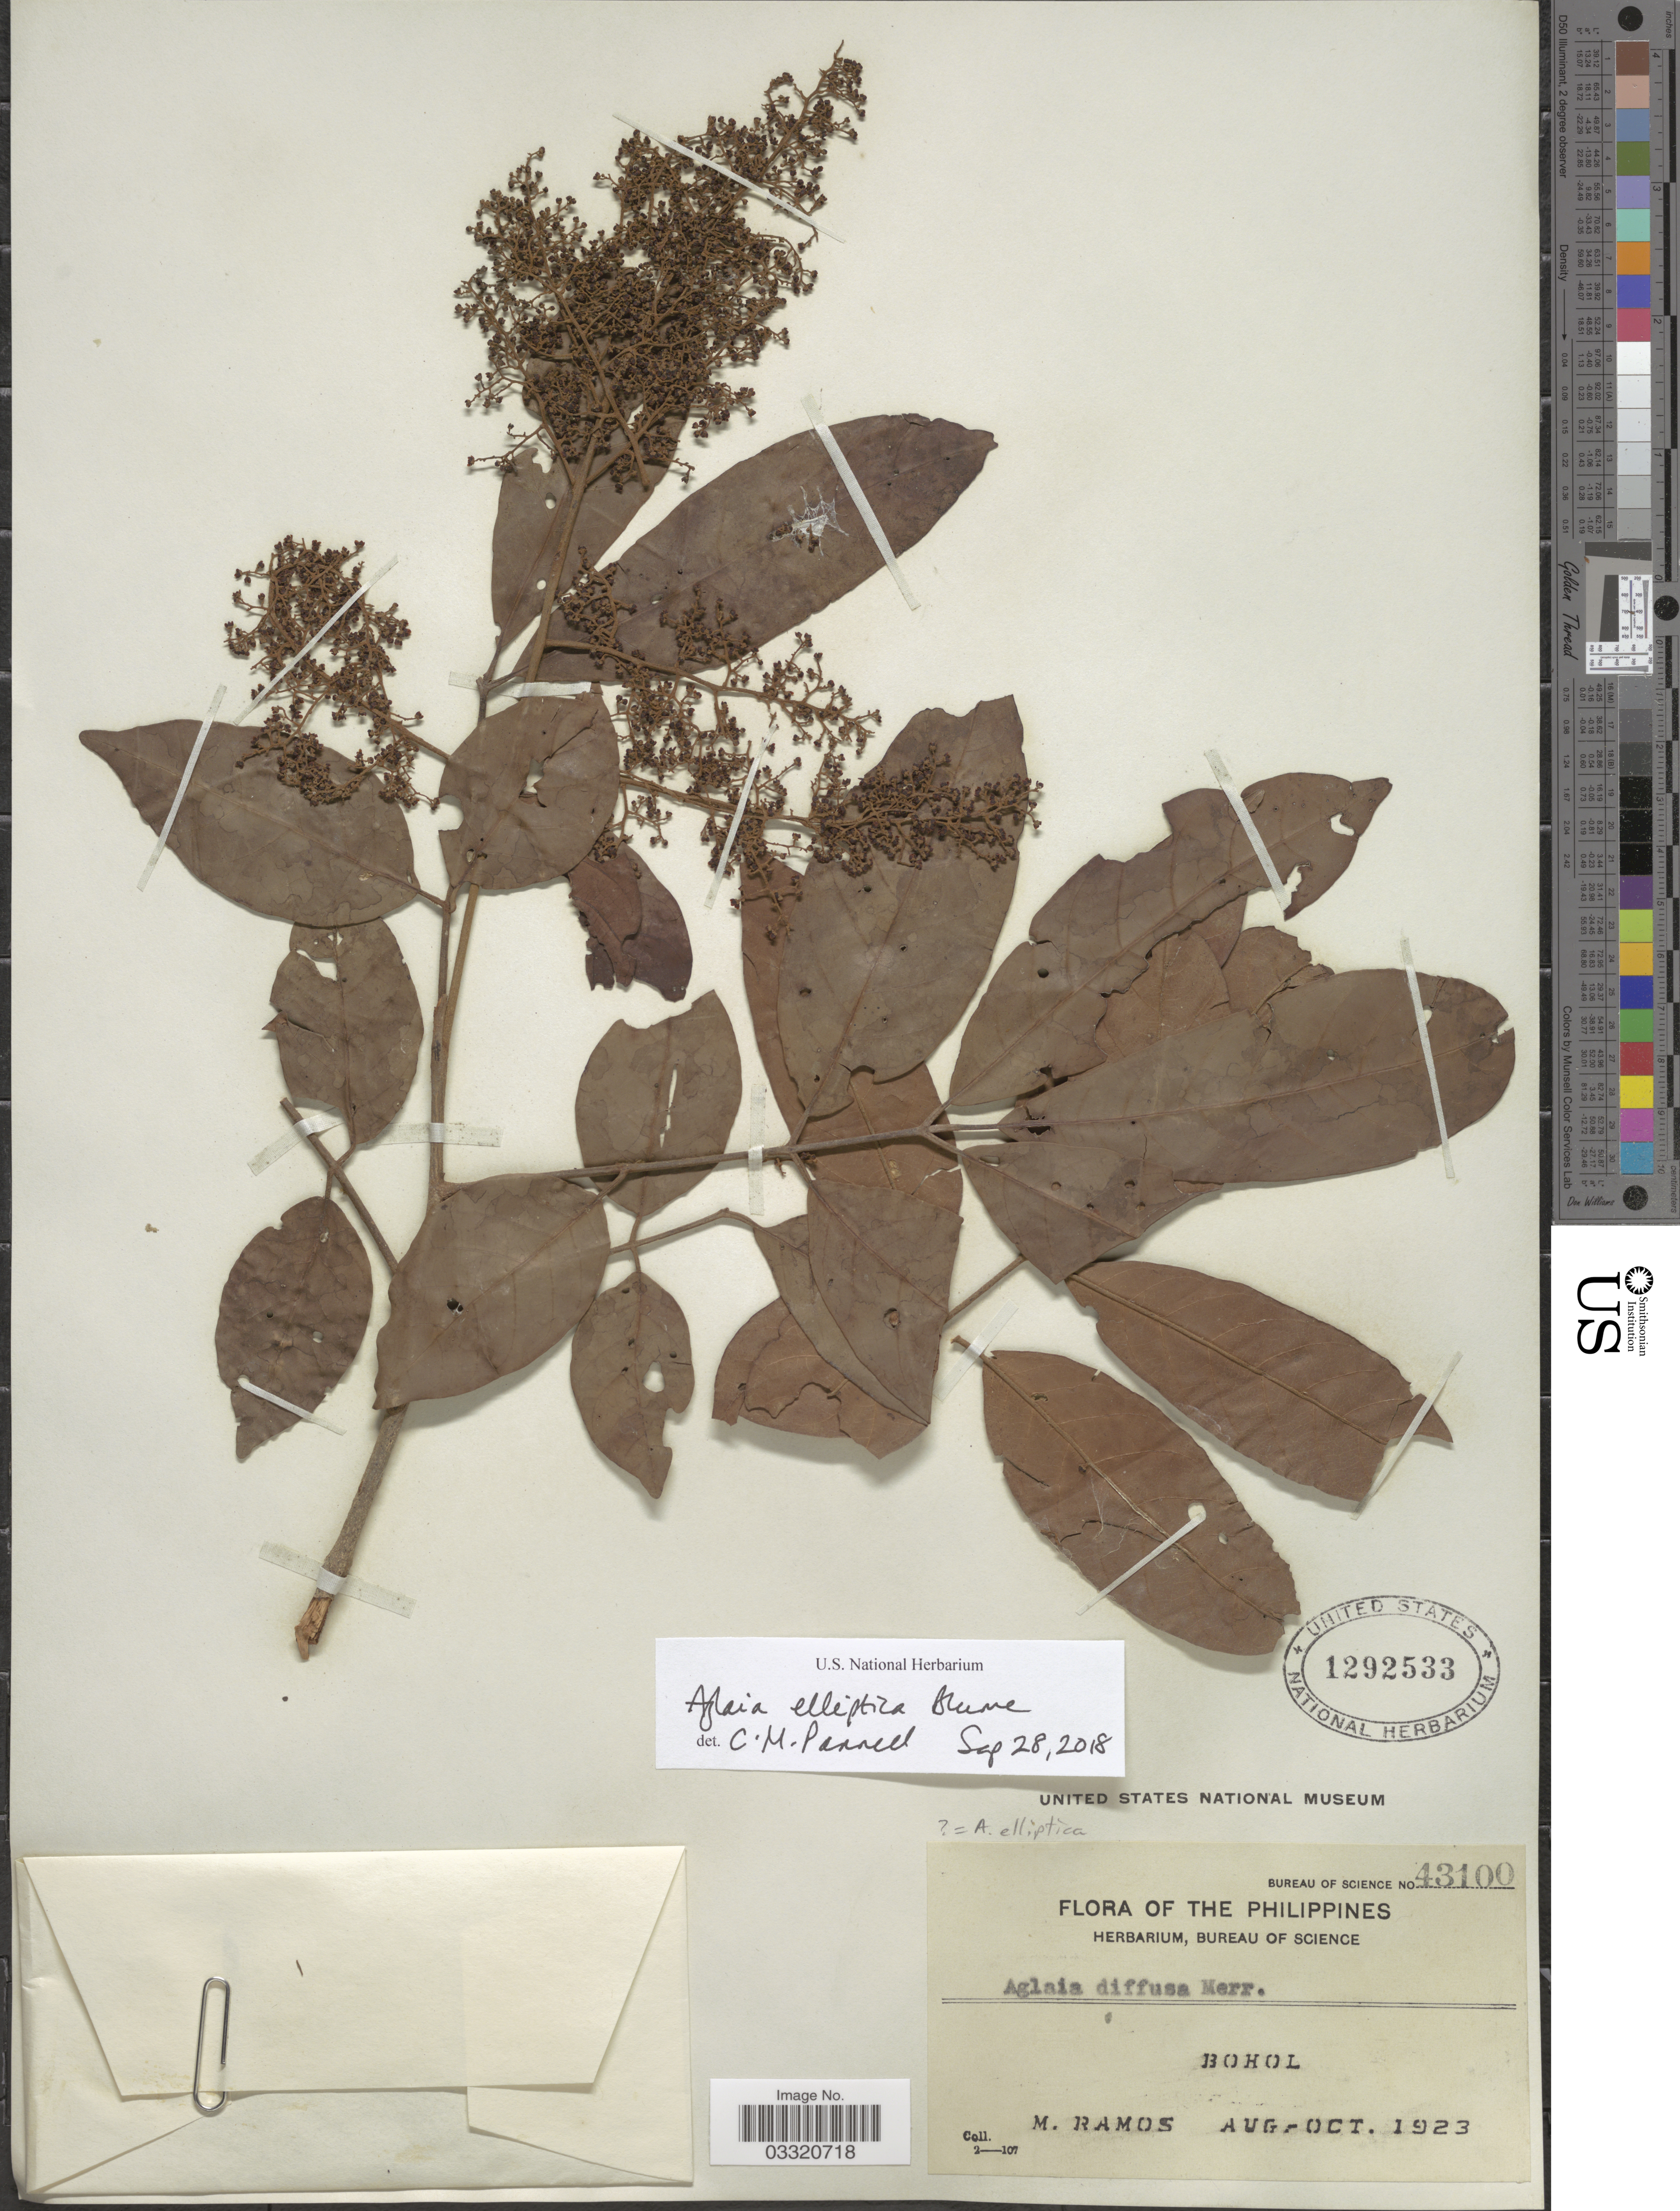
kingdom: Plantae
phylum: Tracheophyta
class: Magnoliopsida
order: Sapindales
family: Meliaceae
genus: Aglaia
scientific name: Aglaia elliptica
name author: Blume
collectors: M. Ramos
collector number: Bureau of Science 43100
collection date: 1923-08/1923-10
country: Philippines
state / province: Central Visayas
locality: Bohol.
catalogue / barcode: US 1292533